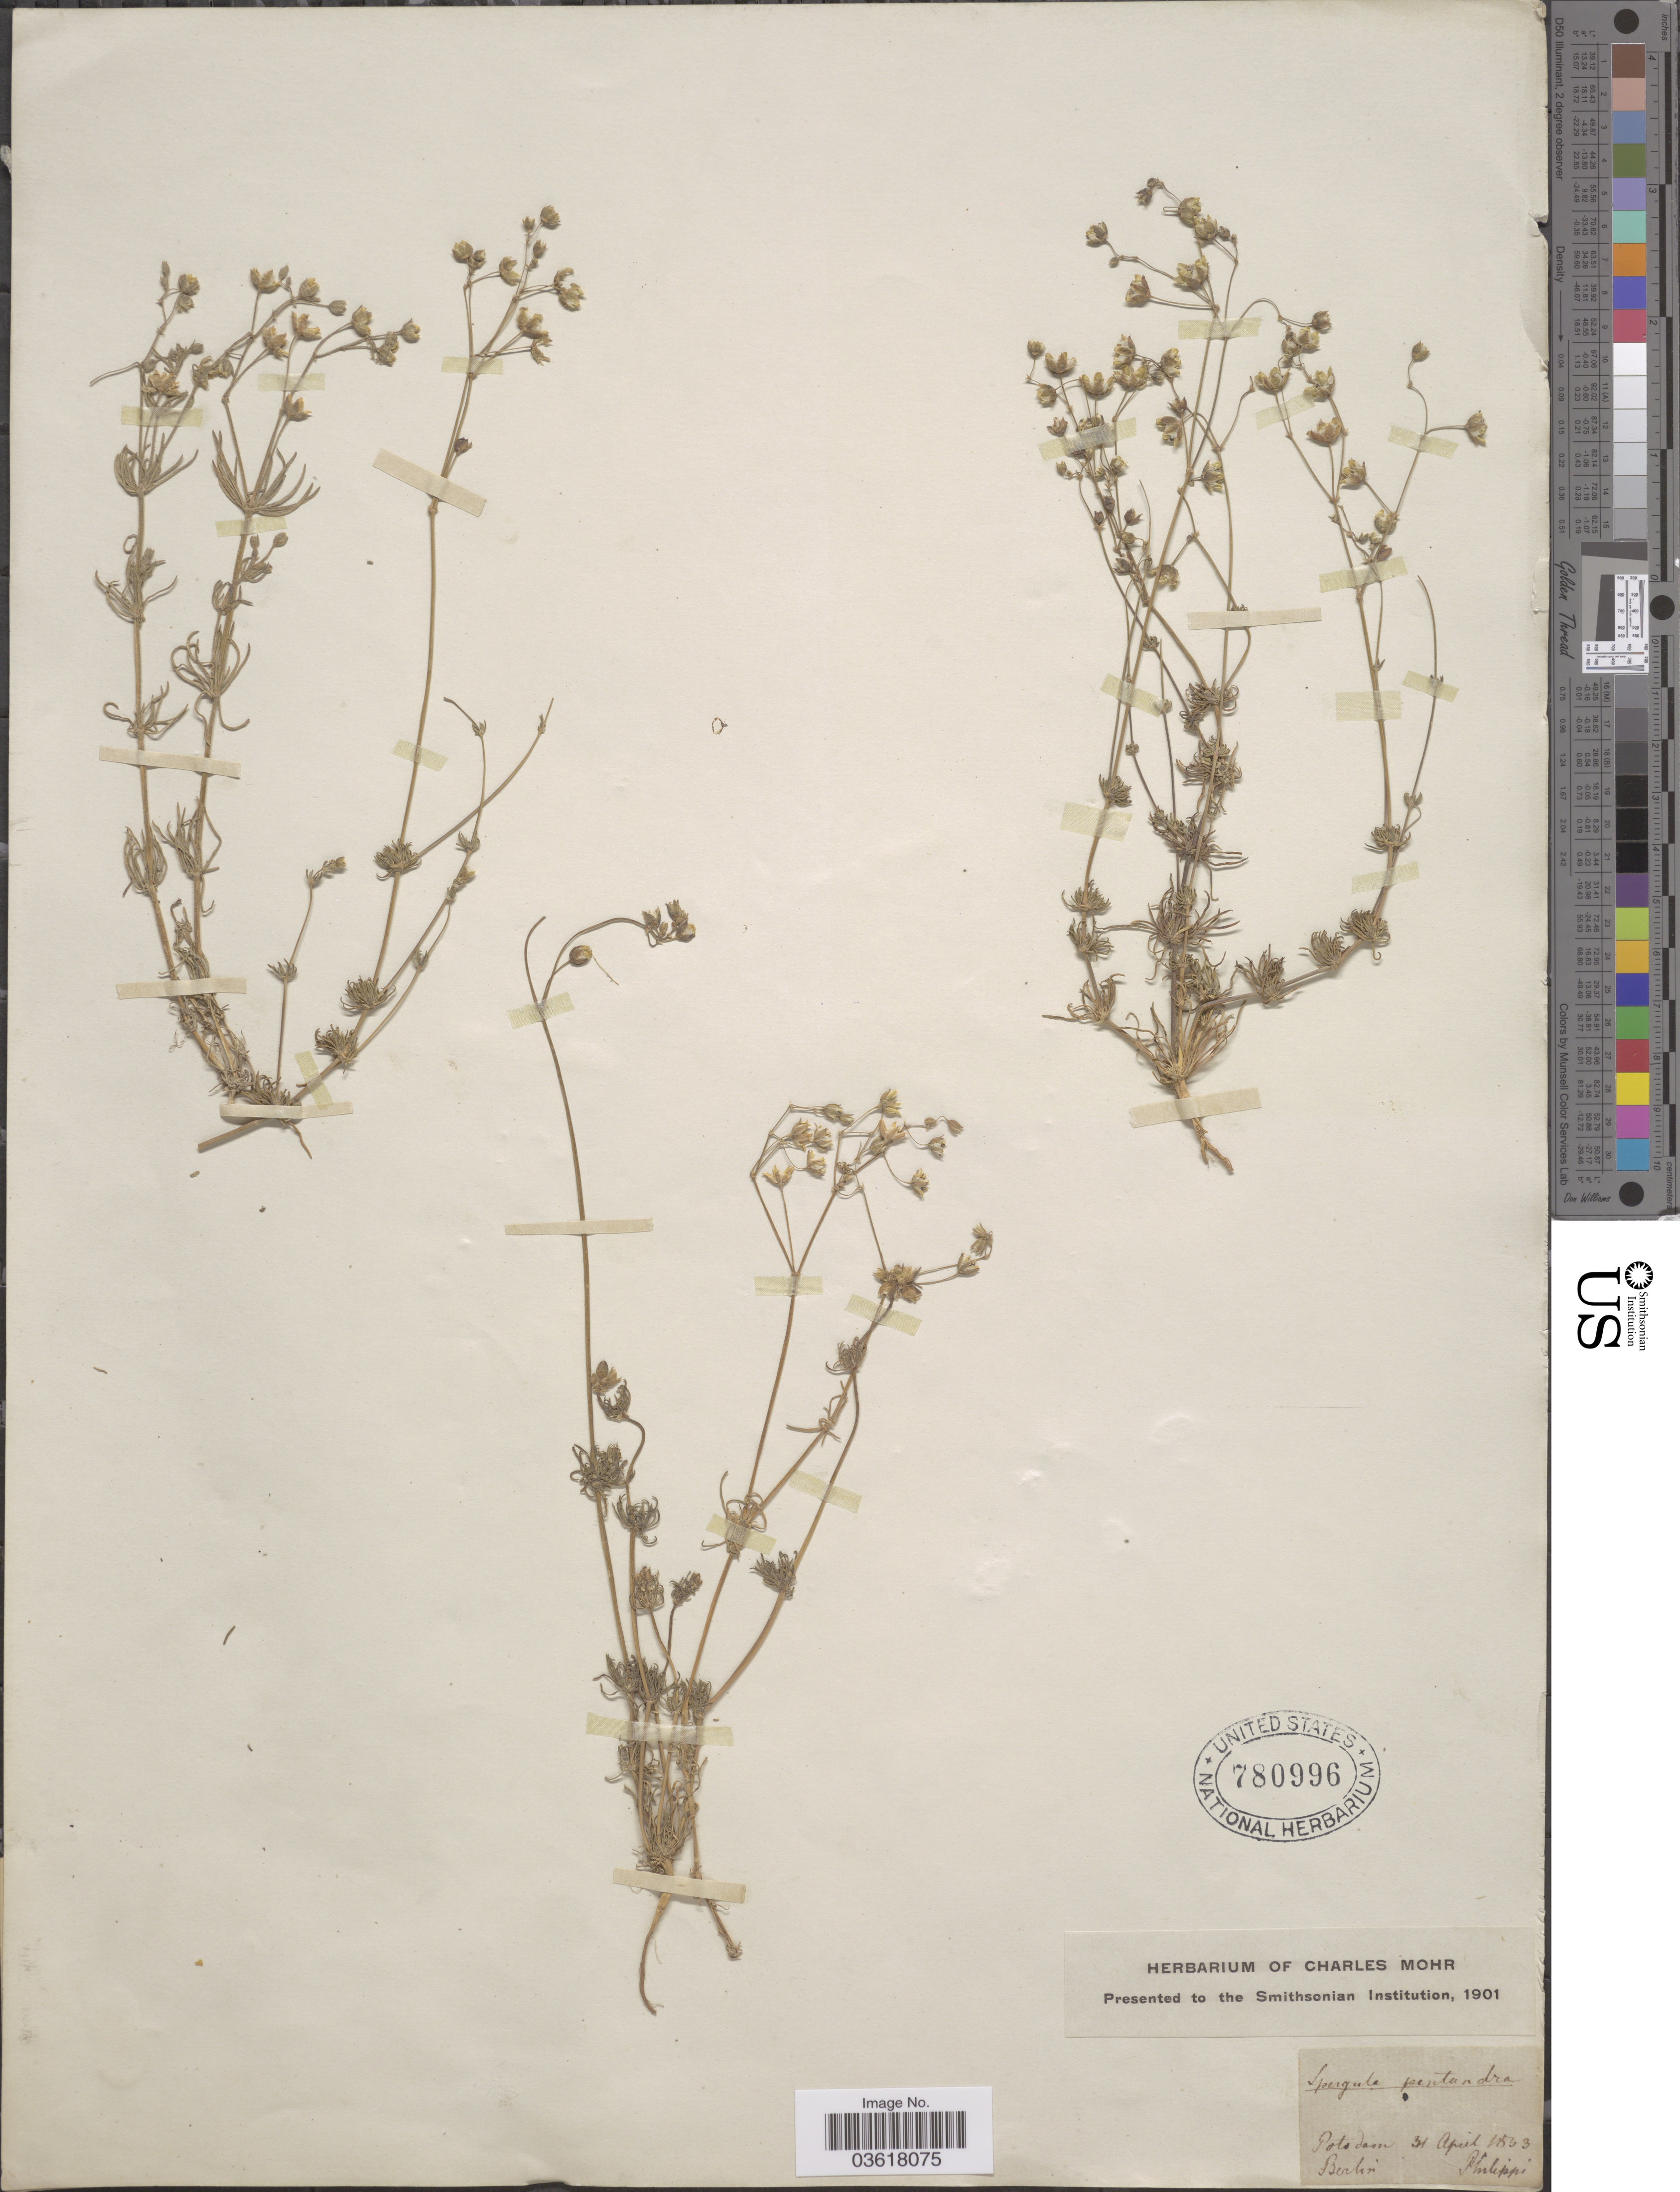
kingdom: Plantae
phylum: Tracheophyta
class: Magnoliopsida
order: Caryophyllales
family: Caryophyllaceae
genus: Spergula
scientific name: Spergula sp.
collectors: -. Philippi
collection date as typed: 31 April 1833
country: Germany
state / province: Berlin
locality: Potsdam.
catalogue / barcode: US 780996